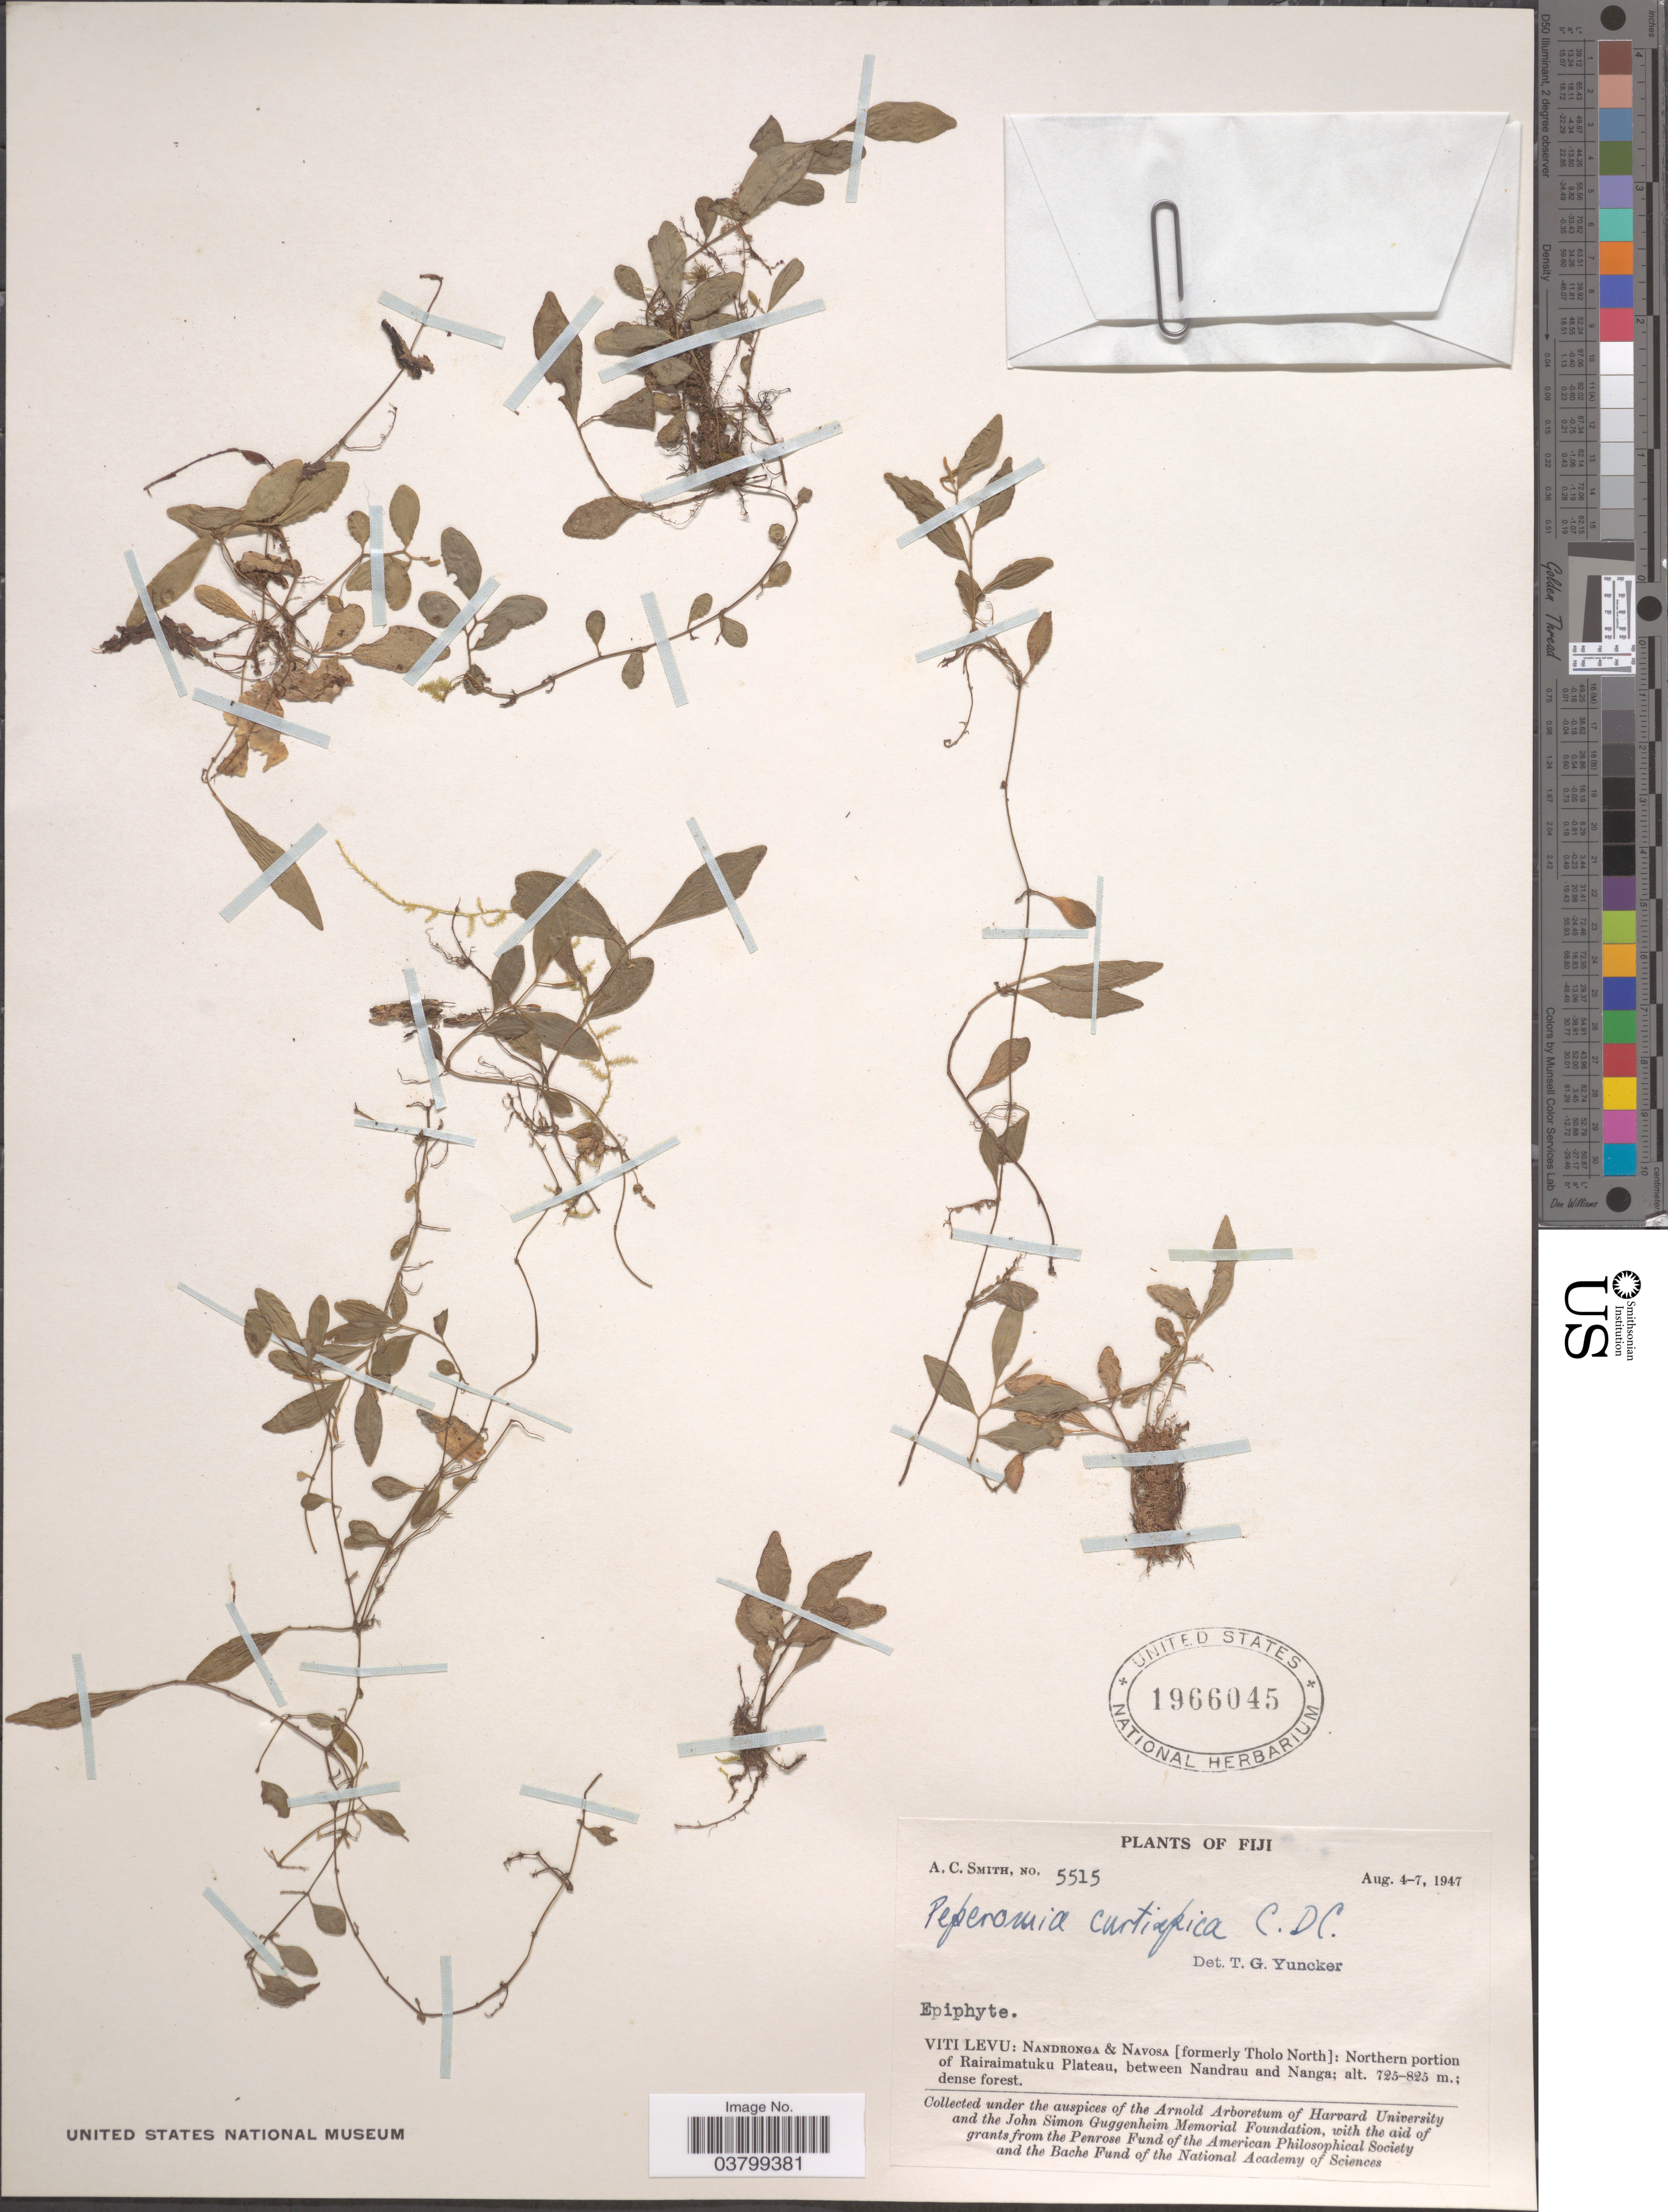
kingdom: Plantae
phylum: Tracheophyta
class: Magnoliopsida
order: Piperales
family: Piperaceae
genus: Peperomia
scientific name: Peperomia curtispica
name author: C. DC.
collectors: A. C. Smith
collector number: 5515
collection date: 1947-08-04/1947-08-07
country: Fiji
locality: Viti Levu: Nandronga & Navosa [formerly Tholo North]: Northern portion of Rairaimatuku Plateau, between Nandrau and Nanga.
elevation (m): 725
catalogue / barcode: US 1966045